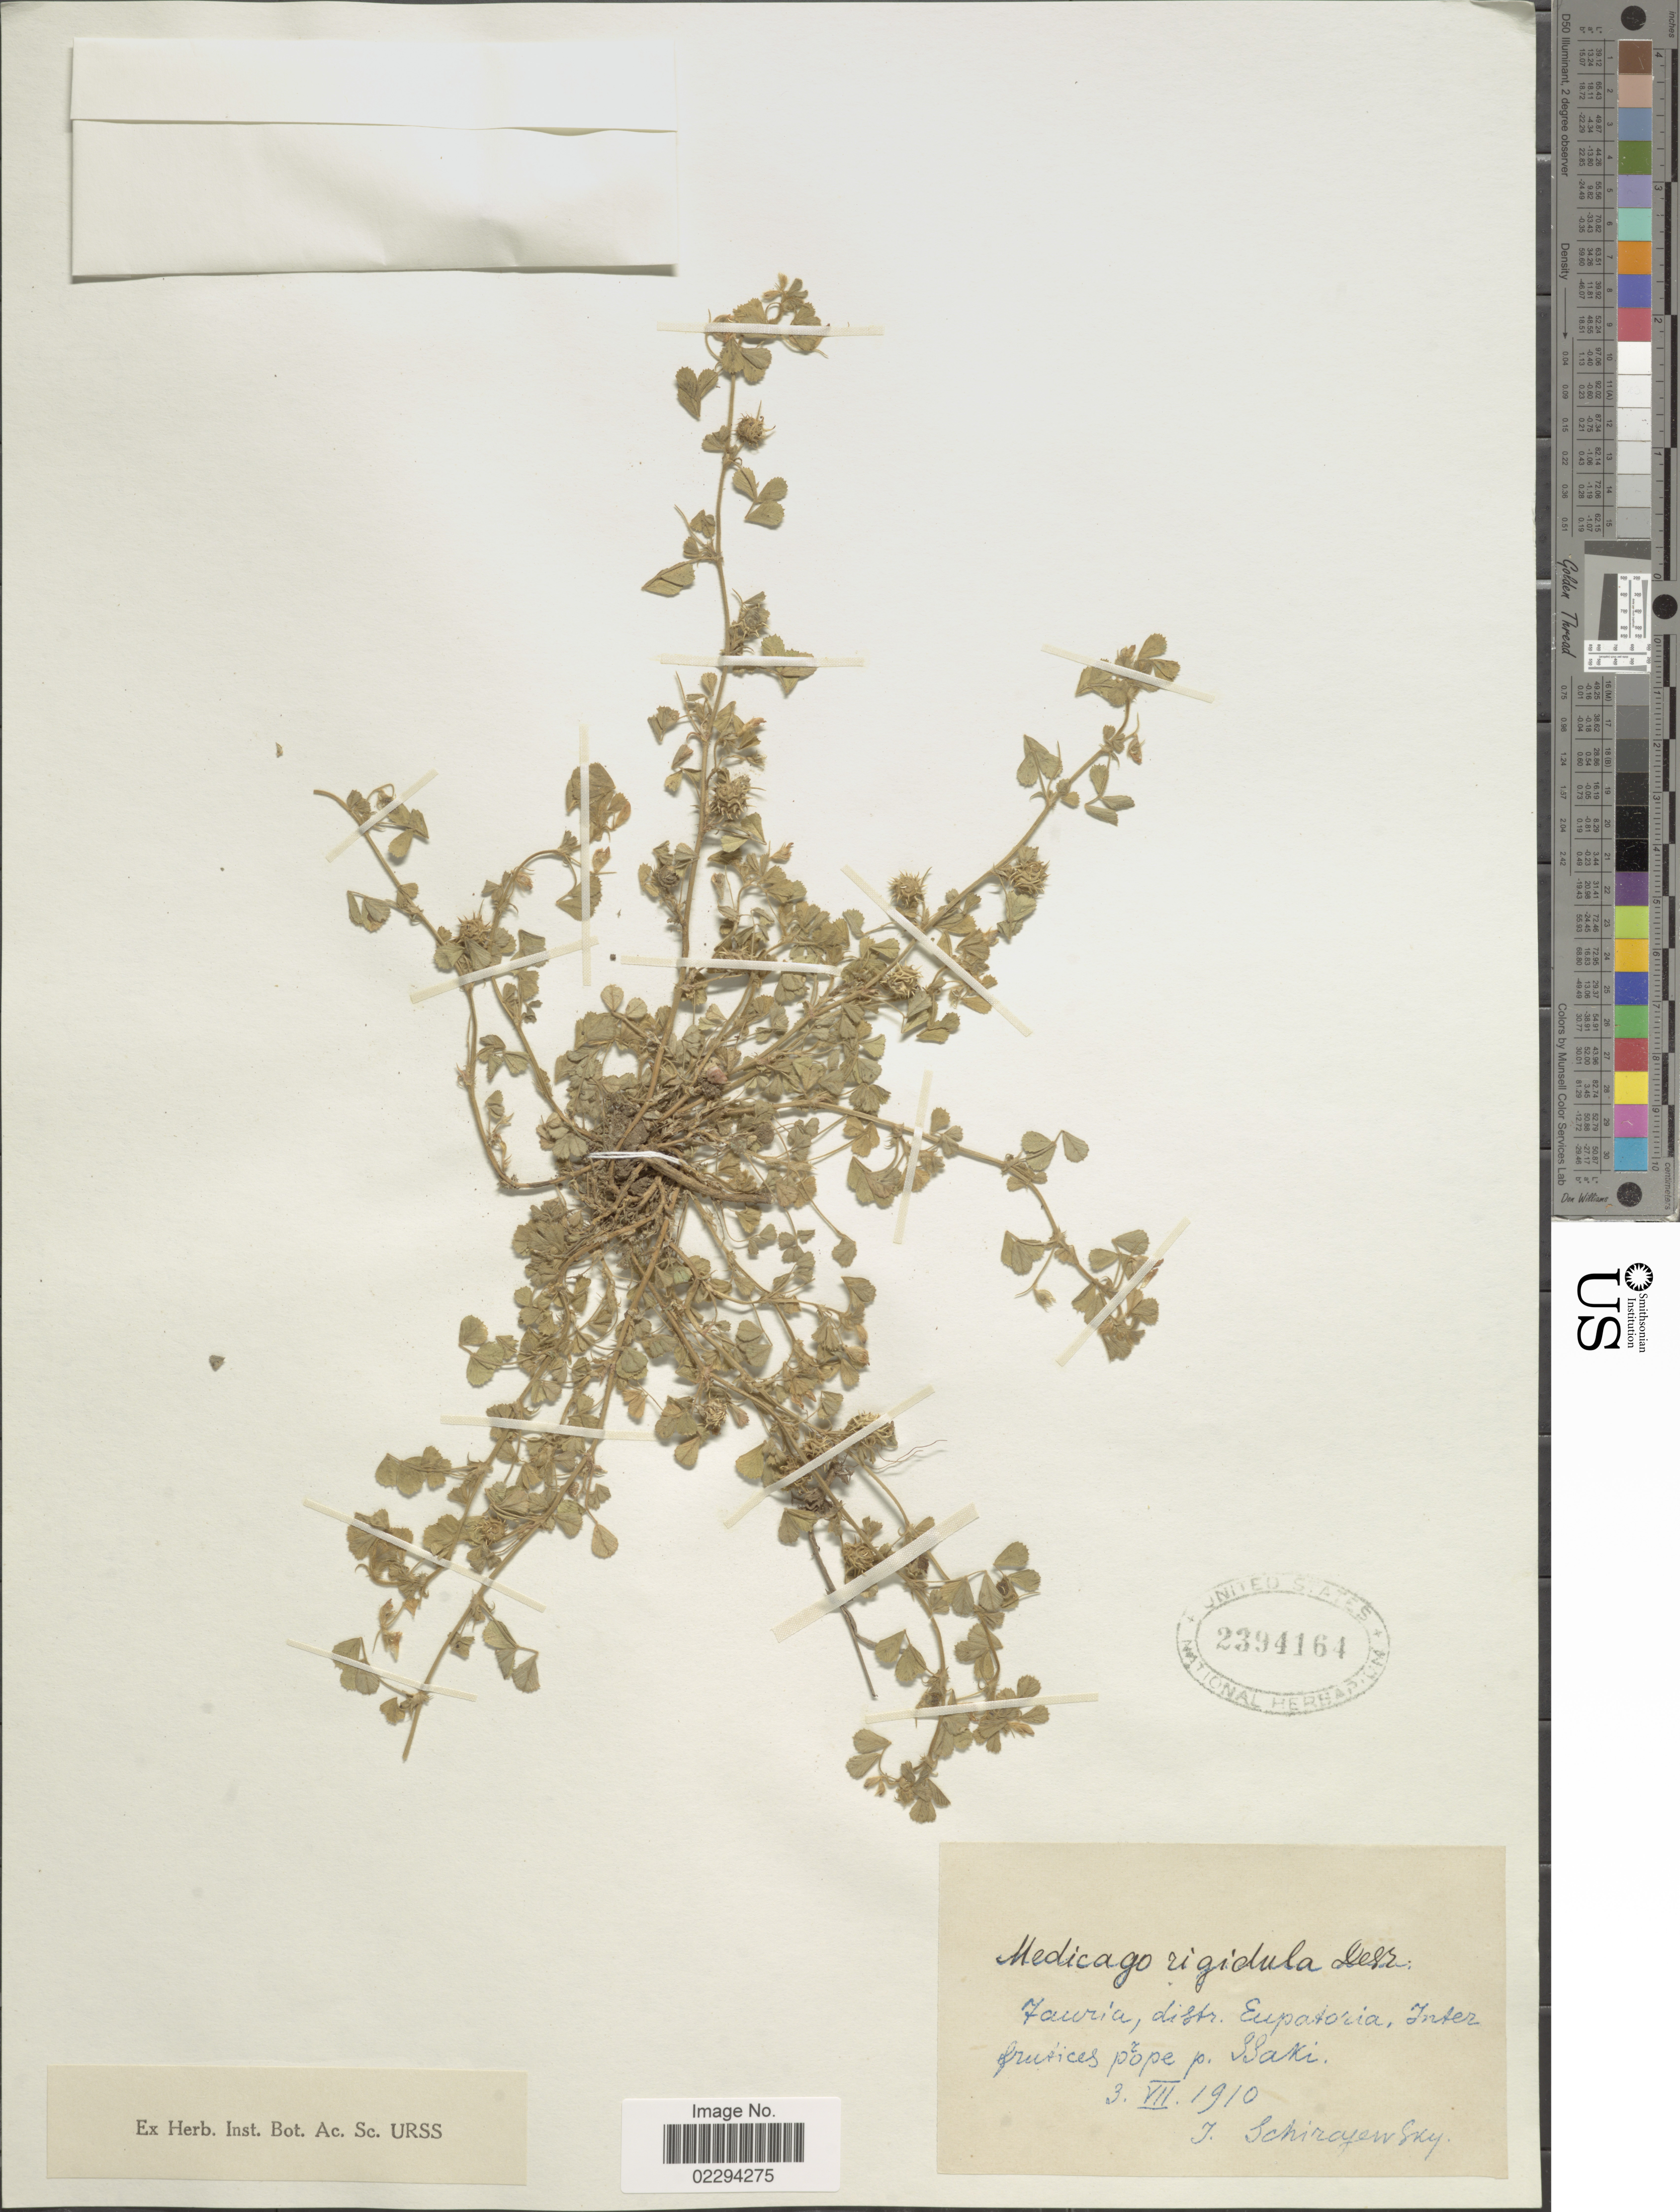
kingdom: Plantae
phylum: Tracheophyta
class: Magnoliopsida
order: Fabales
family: Fabaceae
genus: Medicago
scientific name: Medicago rigidula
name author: (L.) All.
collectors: I. Schiraevsky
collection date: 1910-07-03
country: Ukraine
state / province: Crimea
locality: Tawria, Eupatoria distr., prope Ssaki.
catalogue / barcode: US 2394164